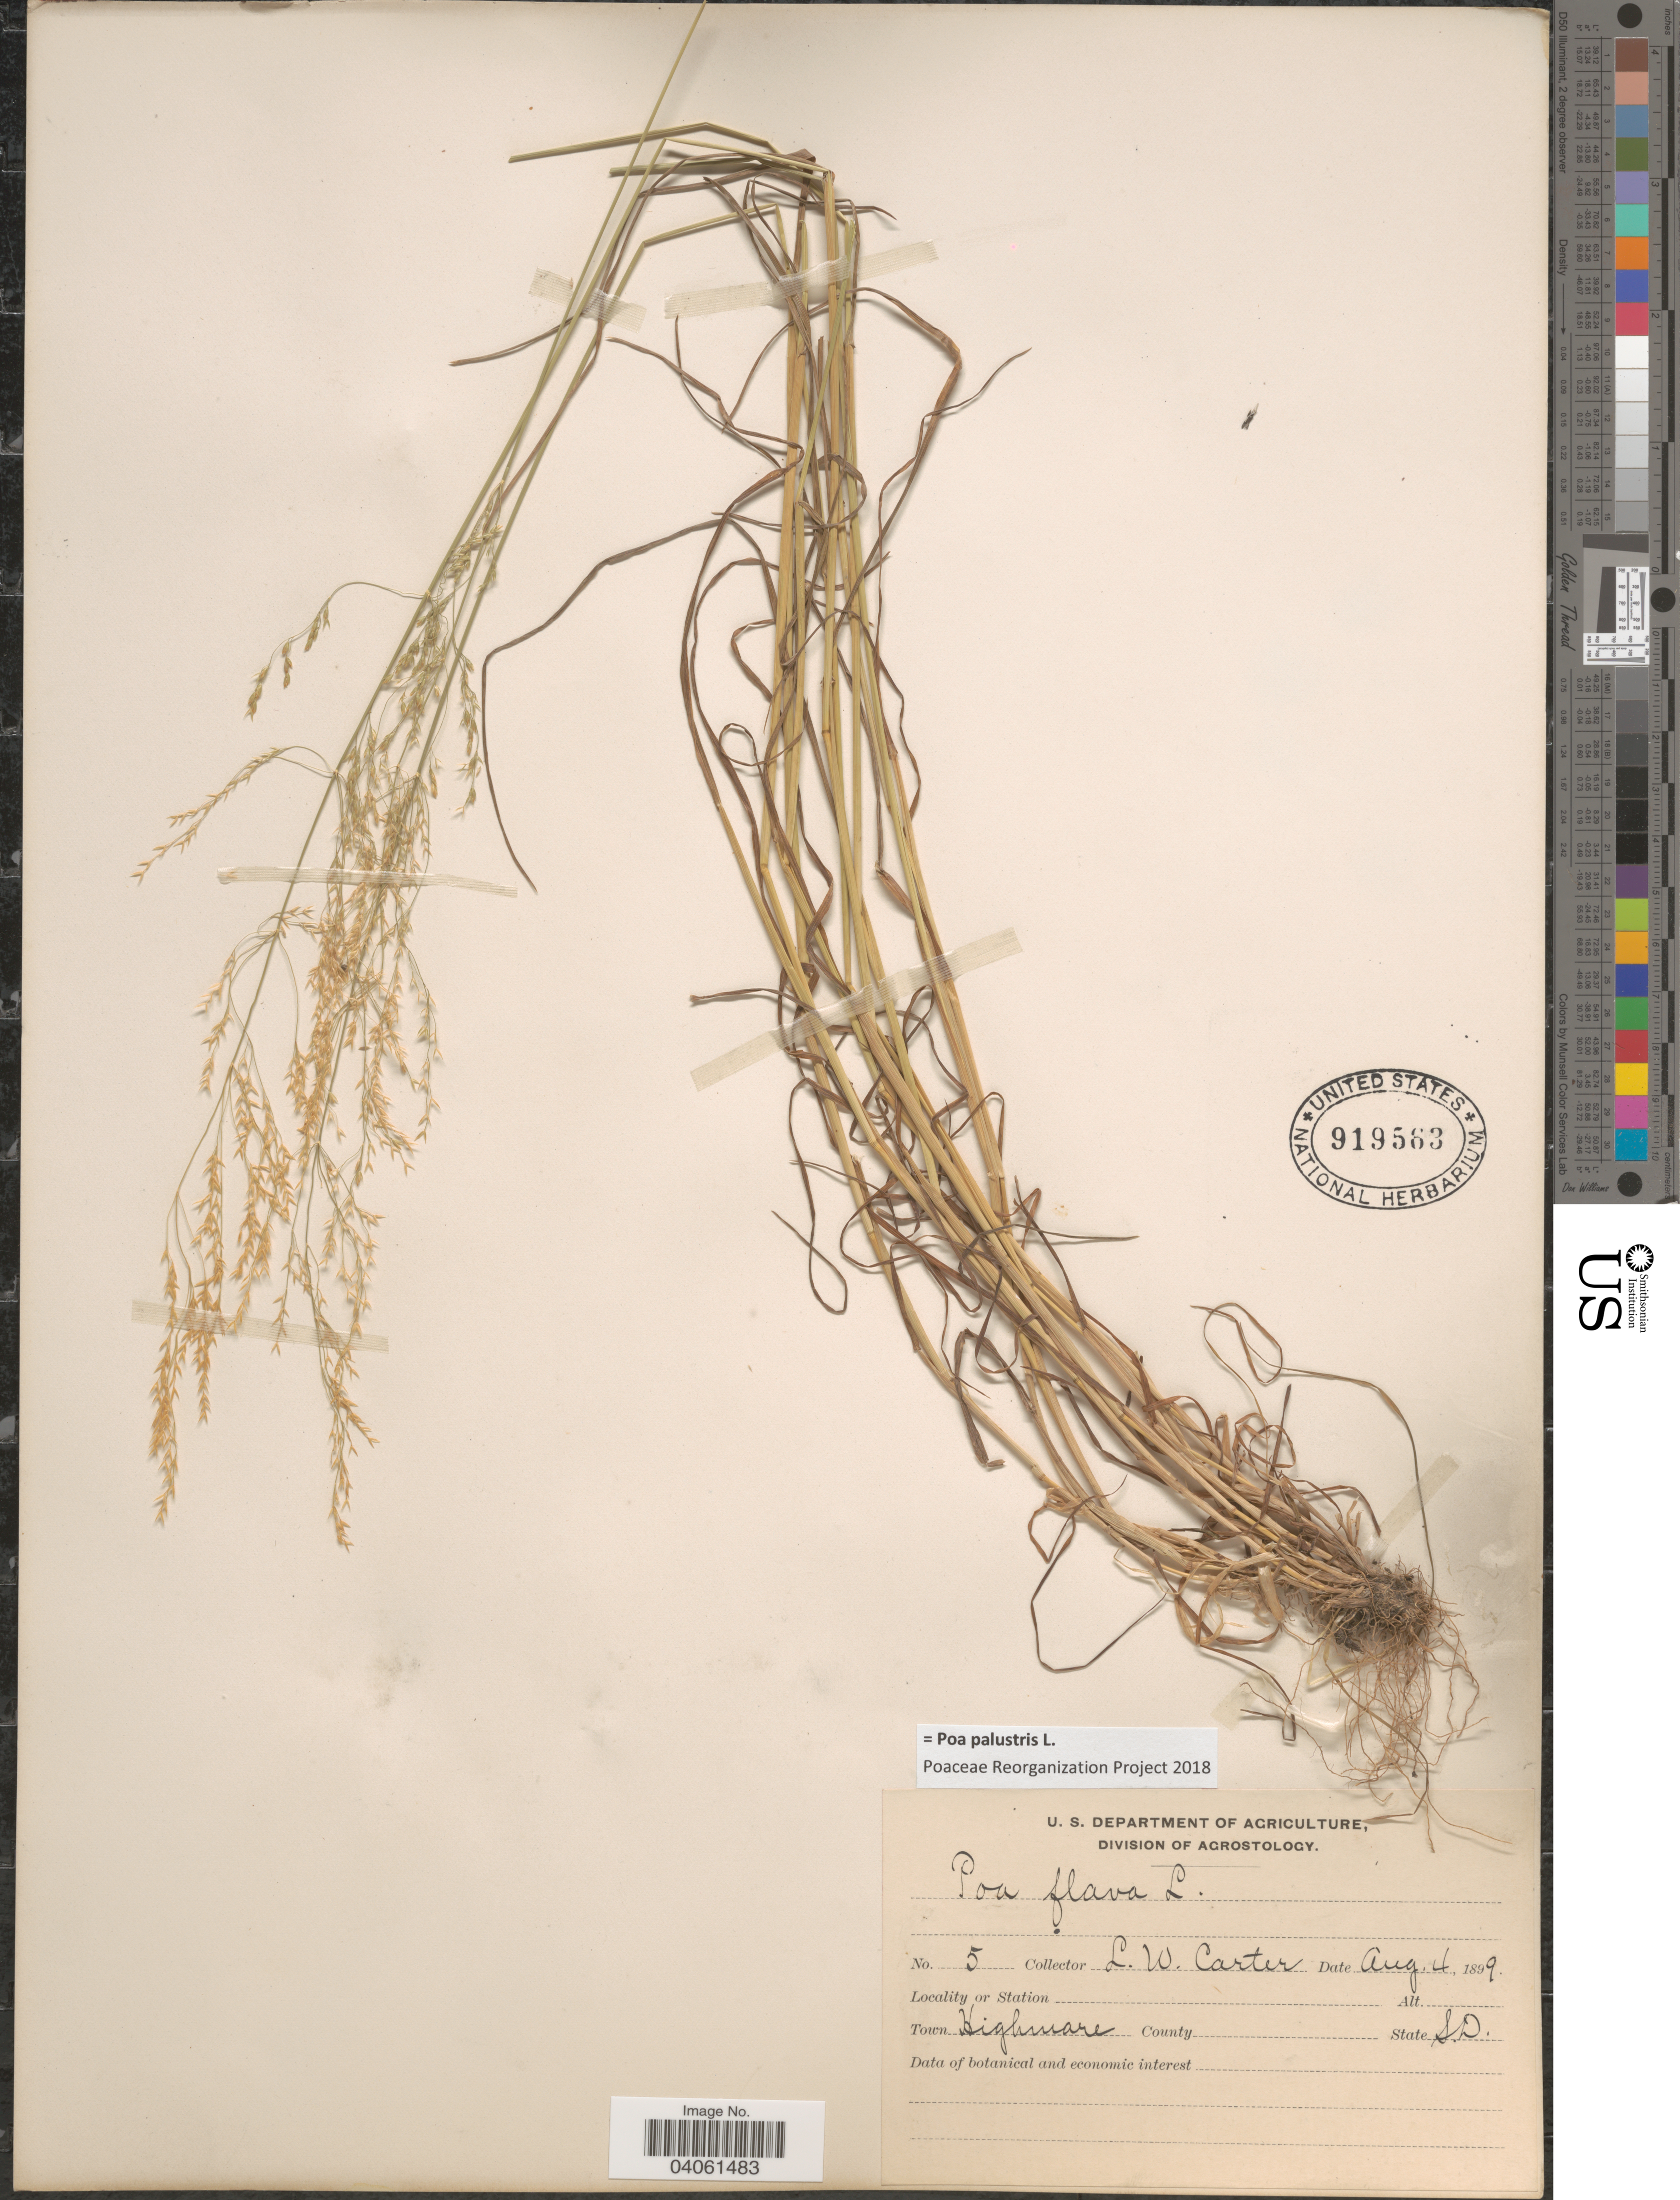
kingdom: Plantae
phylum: Tracheophyta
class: Liliopsida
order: Poales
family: Poaceae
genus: Poa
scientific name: Poa palustris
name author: L.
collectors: L. W. Carter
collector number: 5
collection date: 1899-08-04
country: United States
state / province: South Dakota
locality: Town Highmare.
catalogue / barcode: US 919563